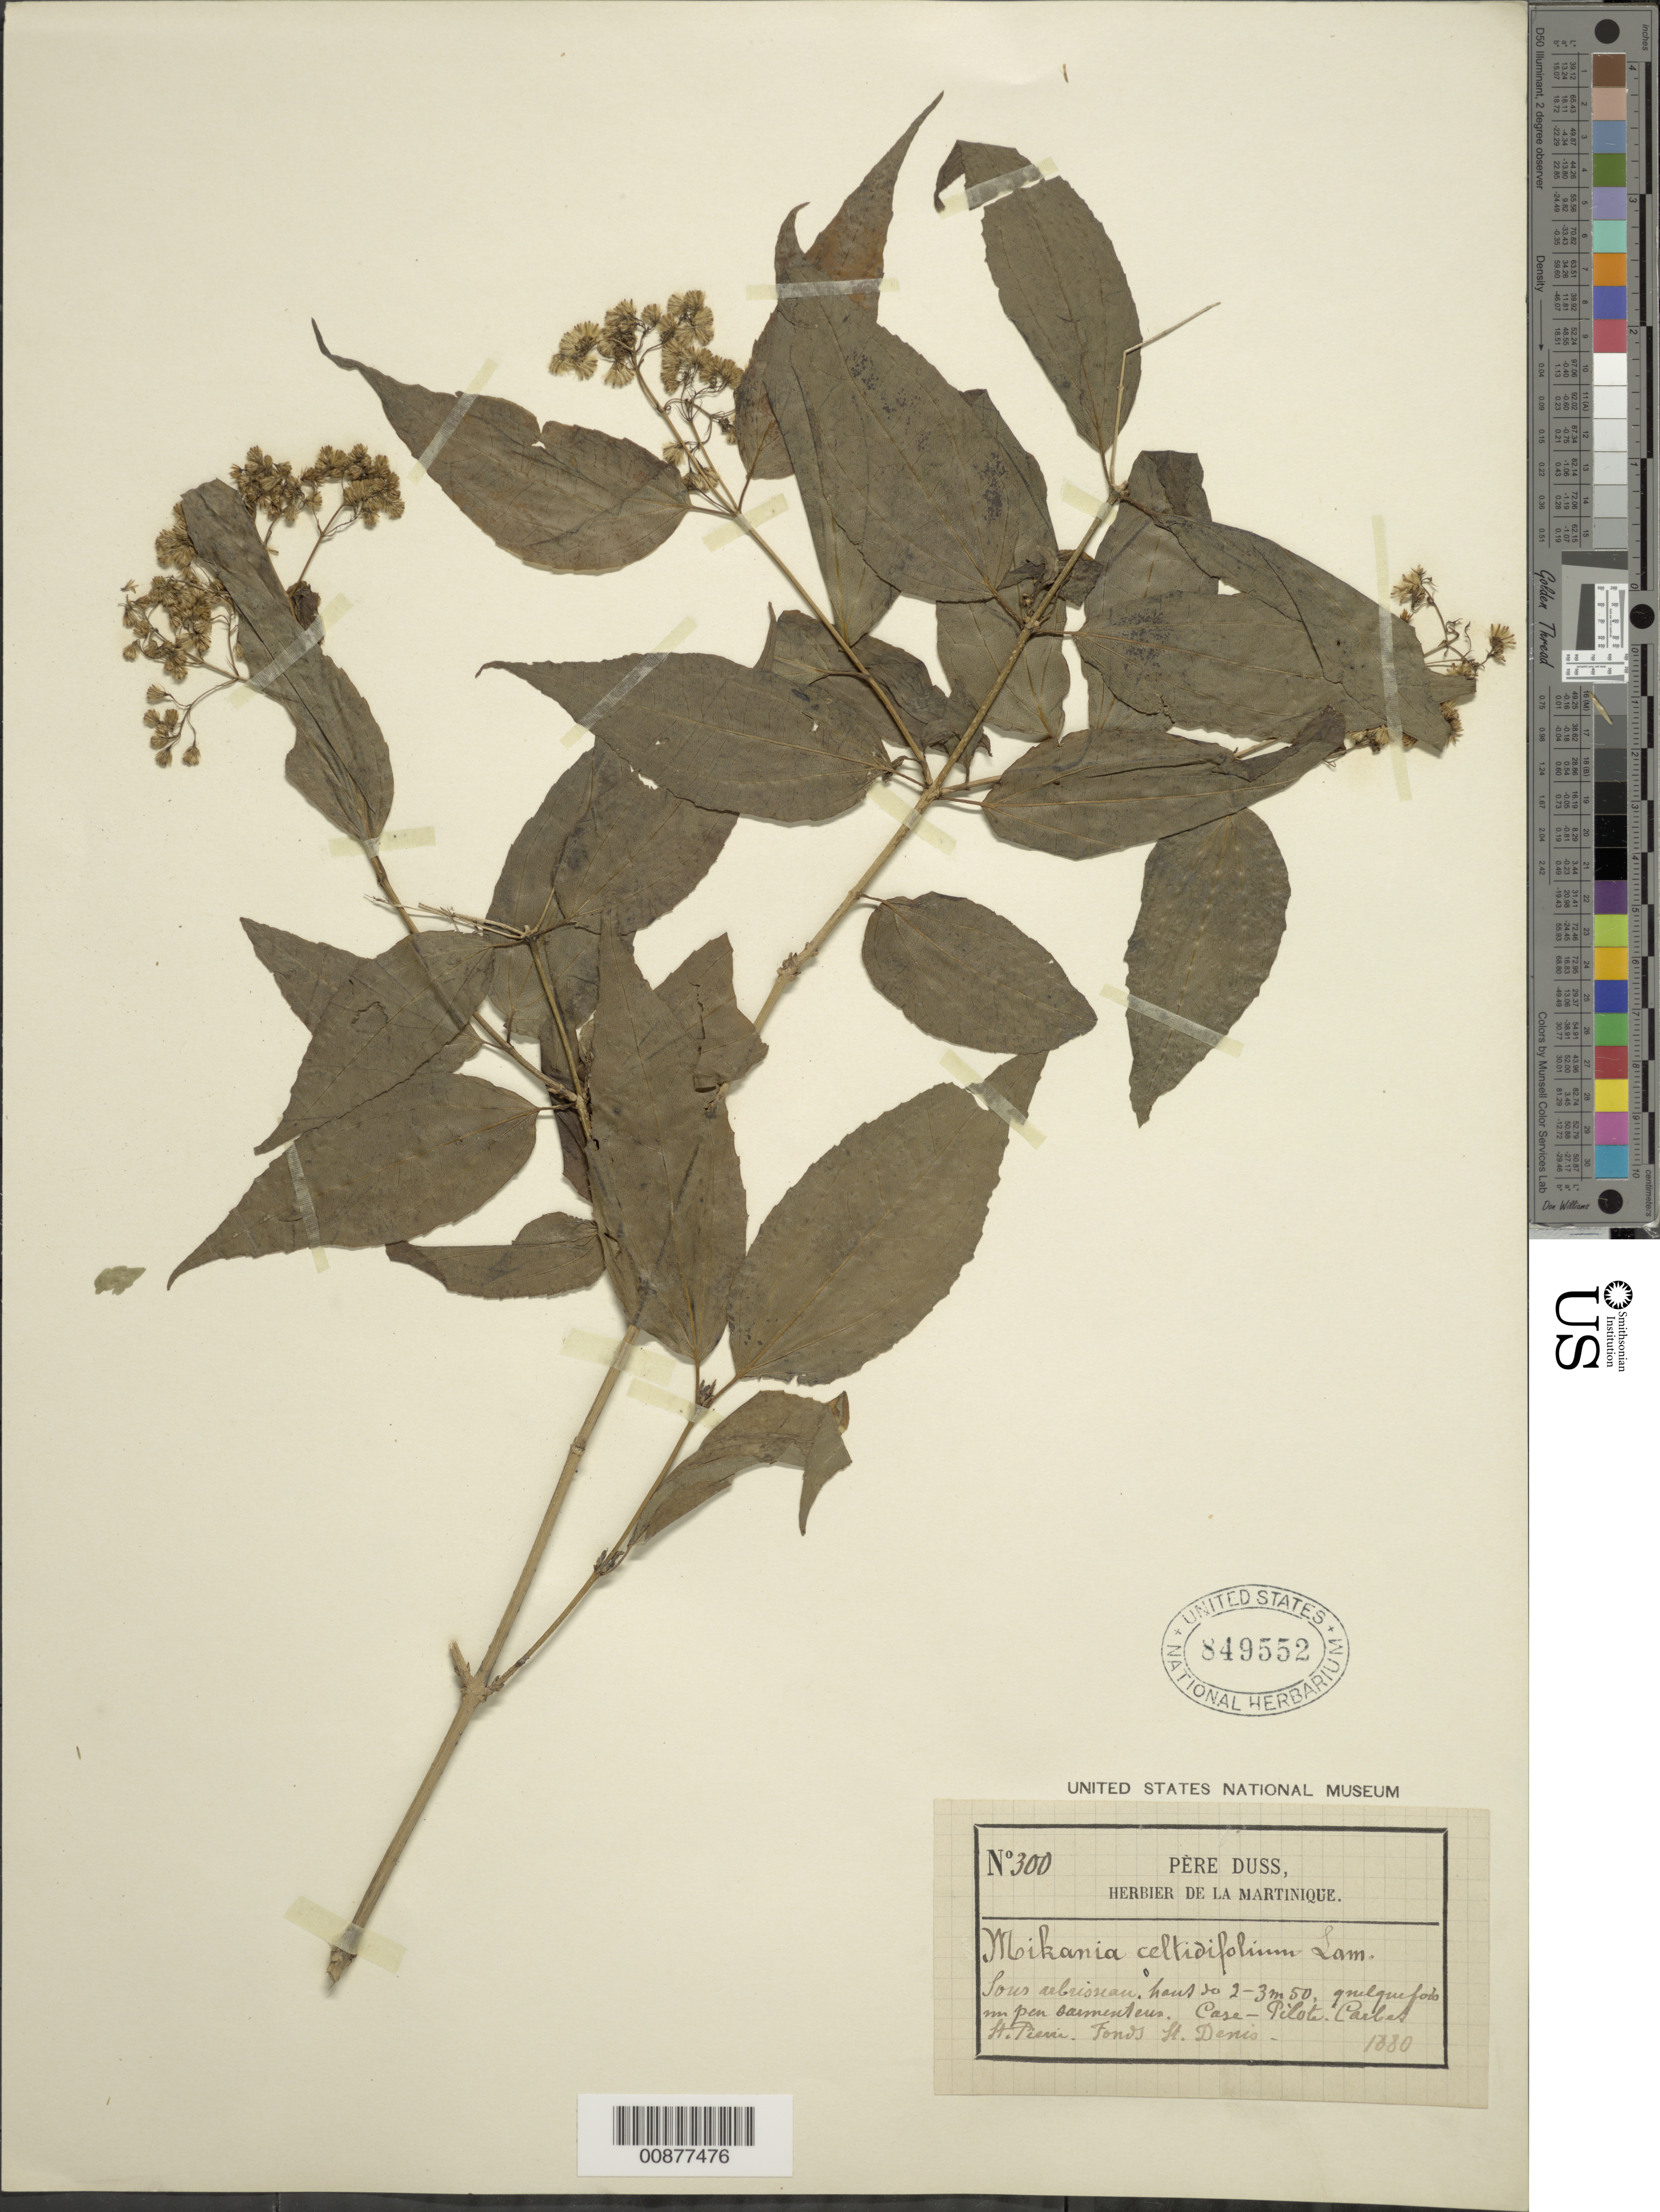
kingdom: Plantae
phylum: Tracheophyta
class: Magnoliopsida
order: Asterales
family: Asteraceae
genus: Koanophyllon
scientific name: Koanophyllon celtidifolium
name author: (Lam.) R.M. King & H. Rob.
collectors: Père Duss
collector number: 300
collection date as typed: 1880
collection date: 1880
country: Martinique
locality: Case-Pilote. Carbet. St. Pierre. Fonds St. Denis.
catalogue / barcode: US 849552